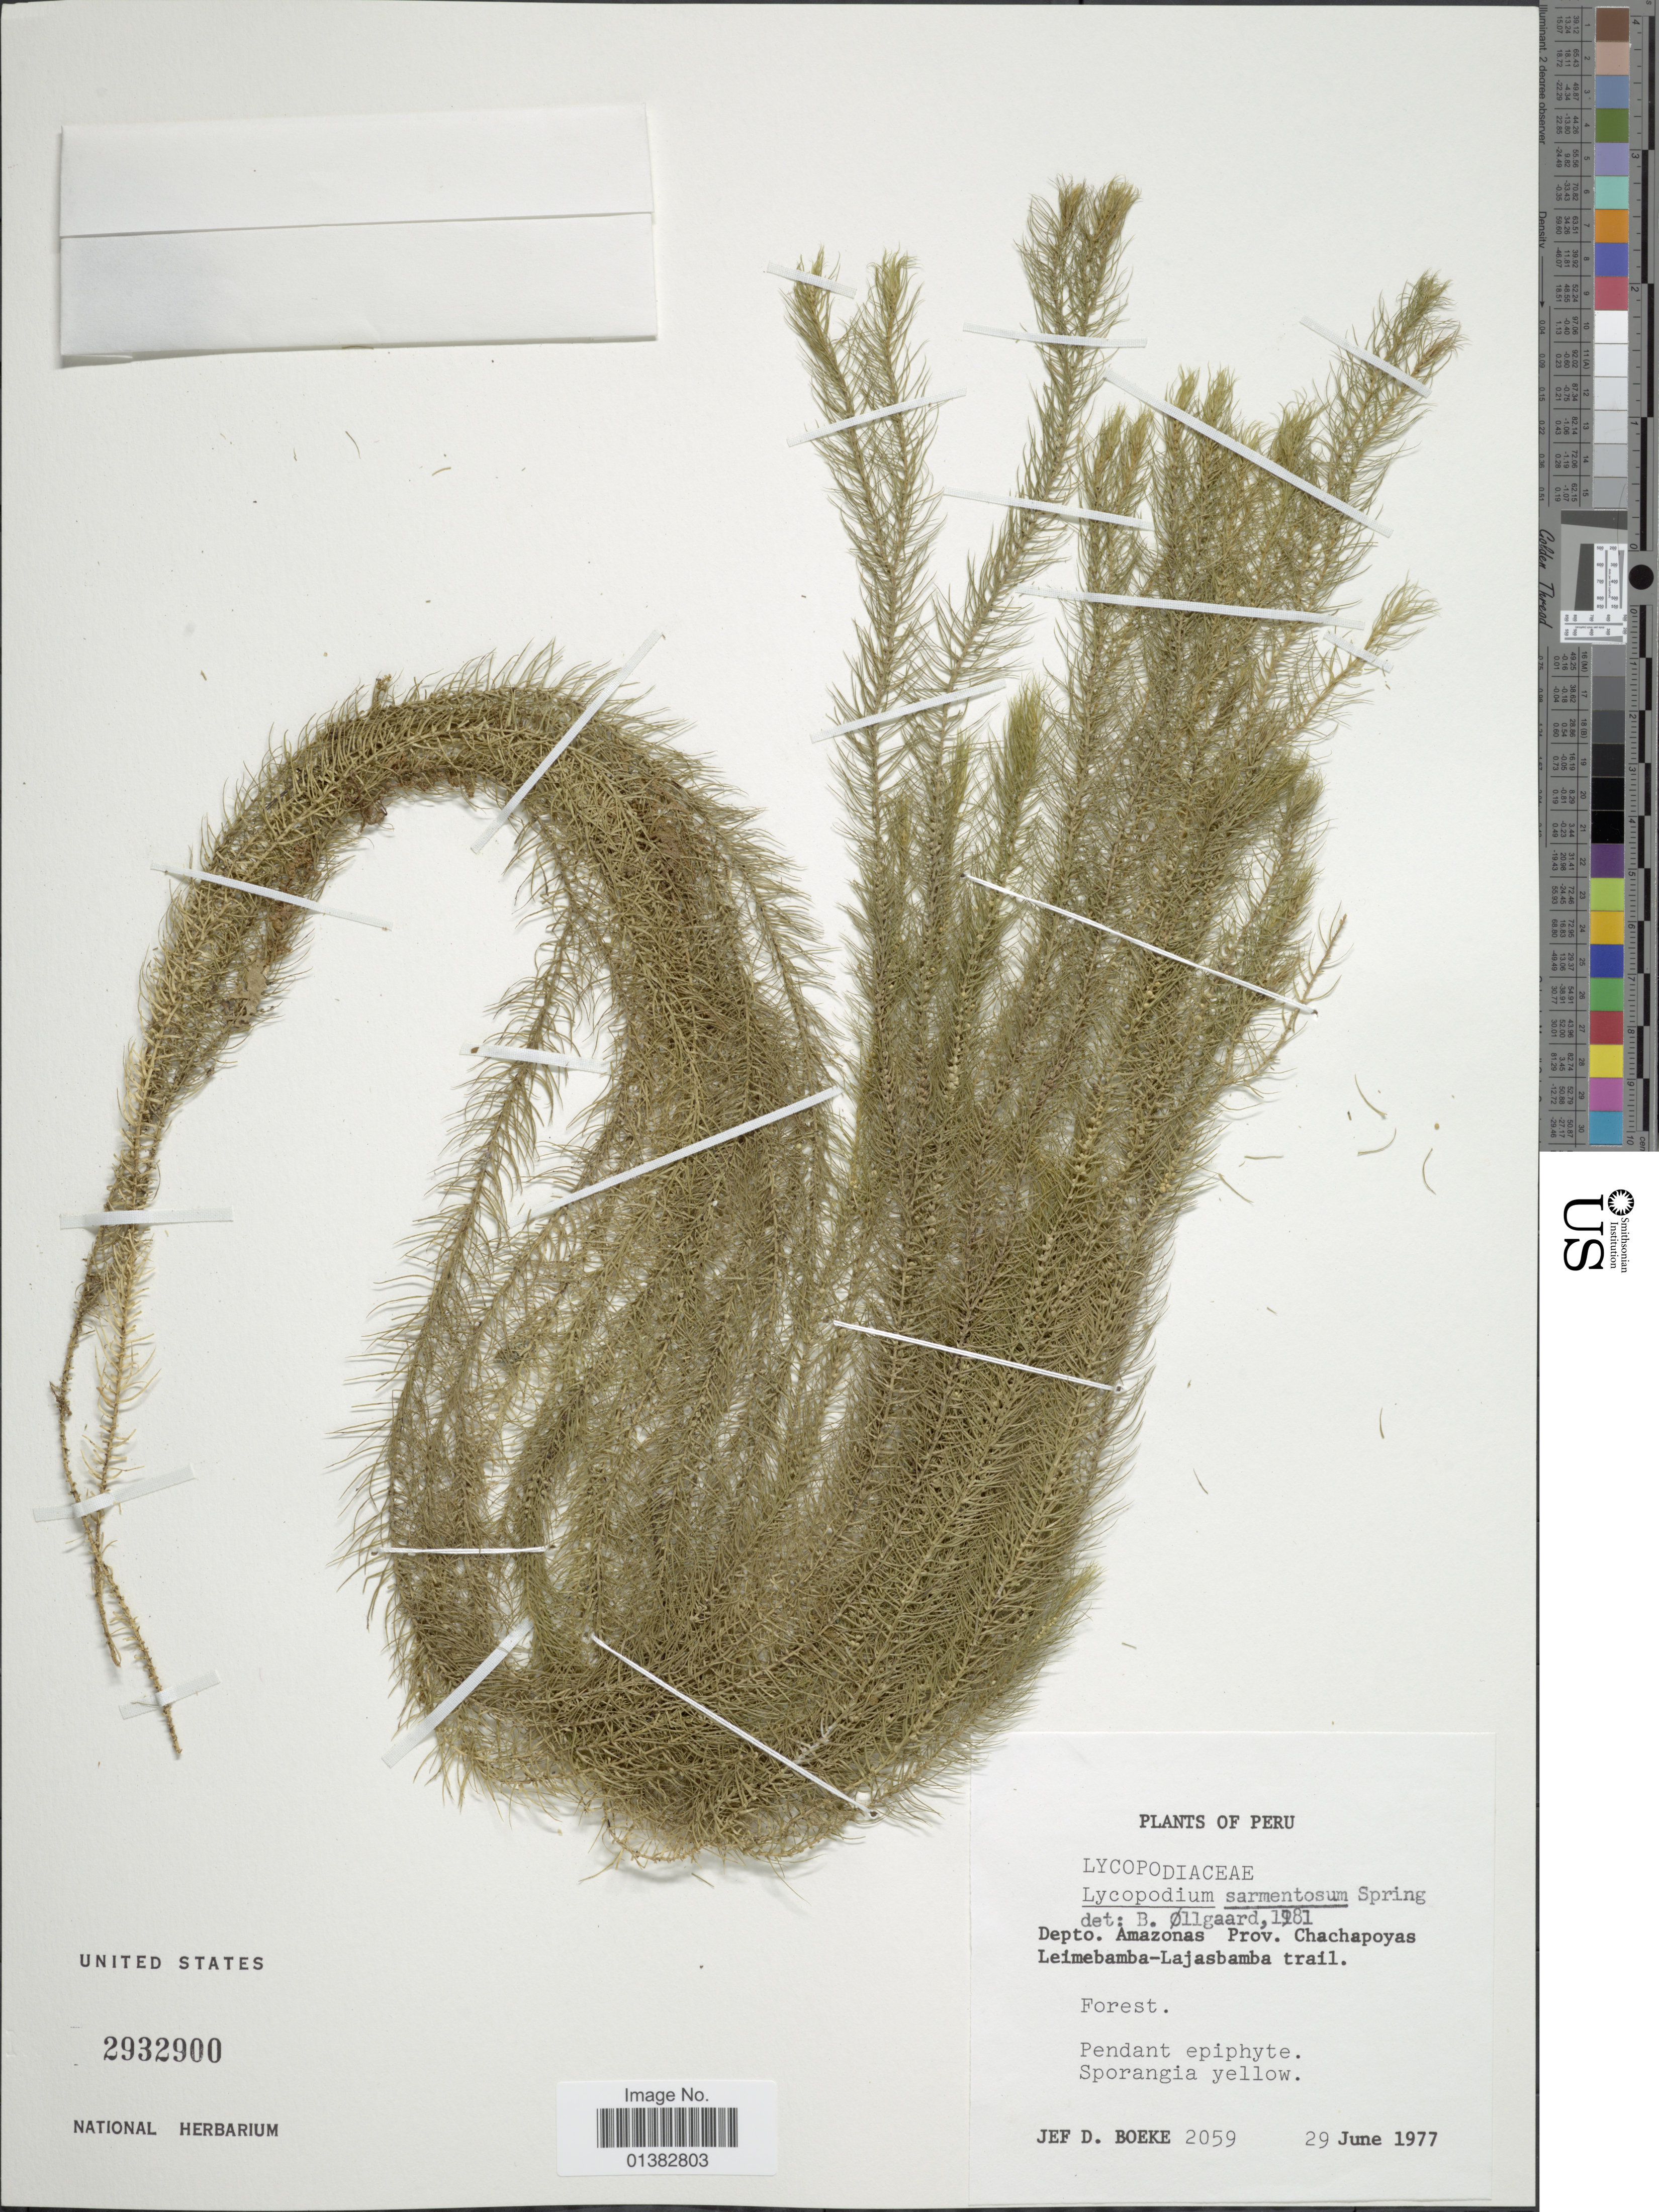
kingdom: Plantae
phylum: Tracheophyta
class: Lycopodiopsida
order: Lycopodiales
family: Lycopodiaceae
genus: Phlegmariurus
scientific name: Phlegmariurus sarmentosus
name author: (Spring) B. Øllg.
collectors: J. D. Boeke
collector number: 2059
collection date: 1977-06-29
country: Peru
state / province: Amazonas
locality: Prov. Chachapoyas. Leimebamba-Lajasbamba trail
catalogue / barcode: US 2932900